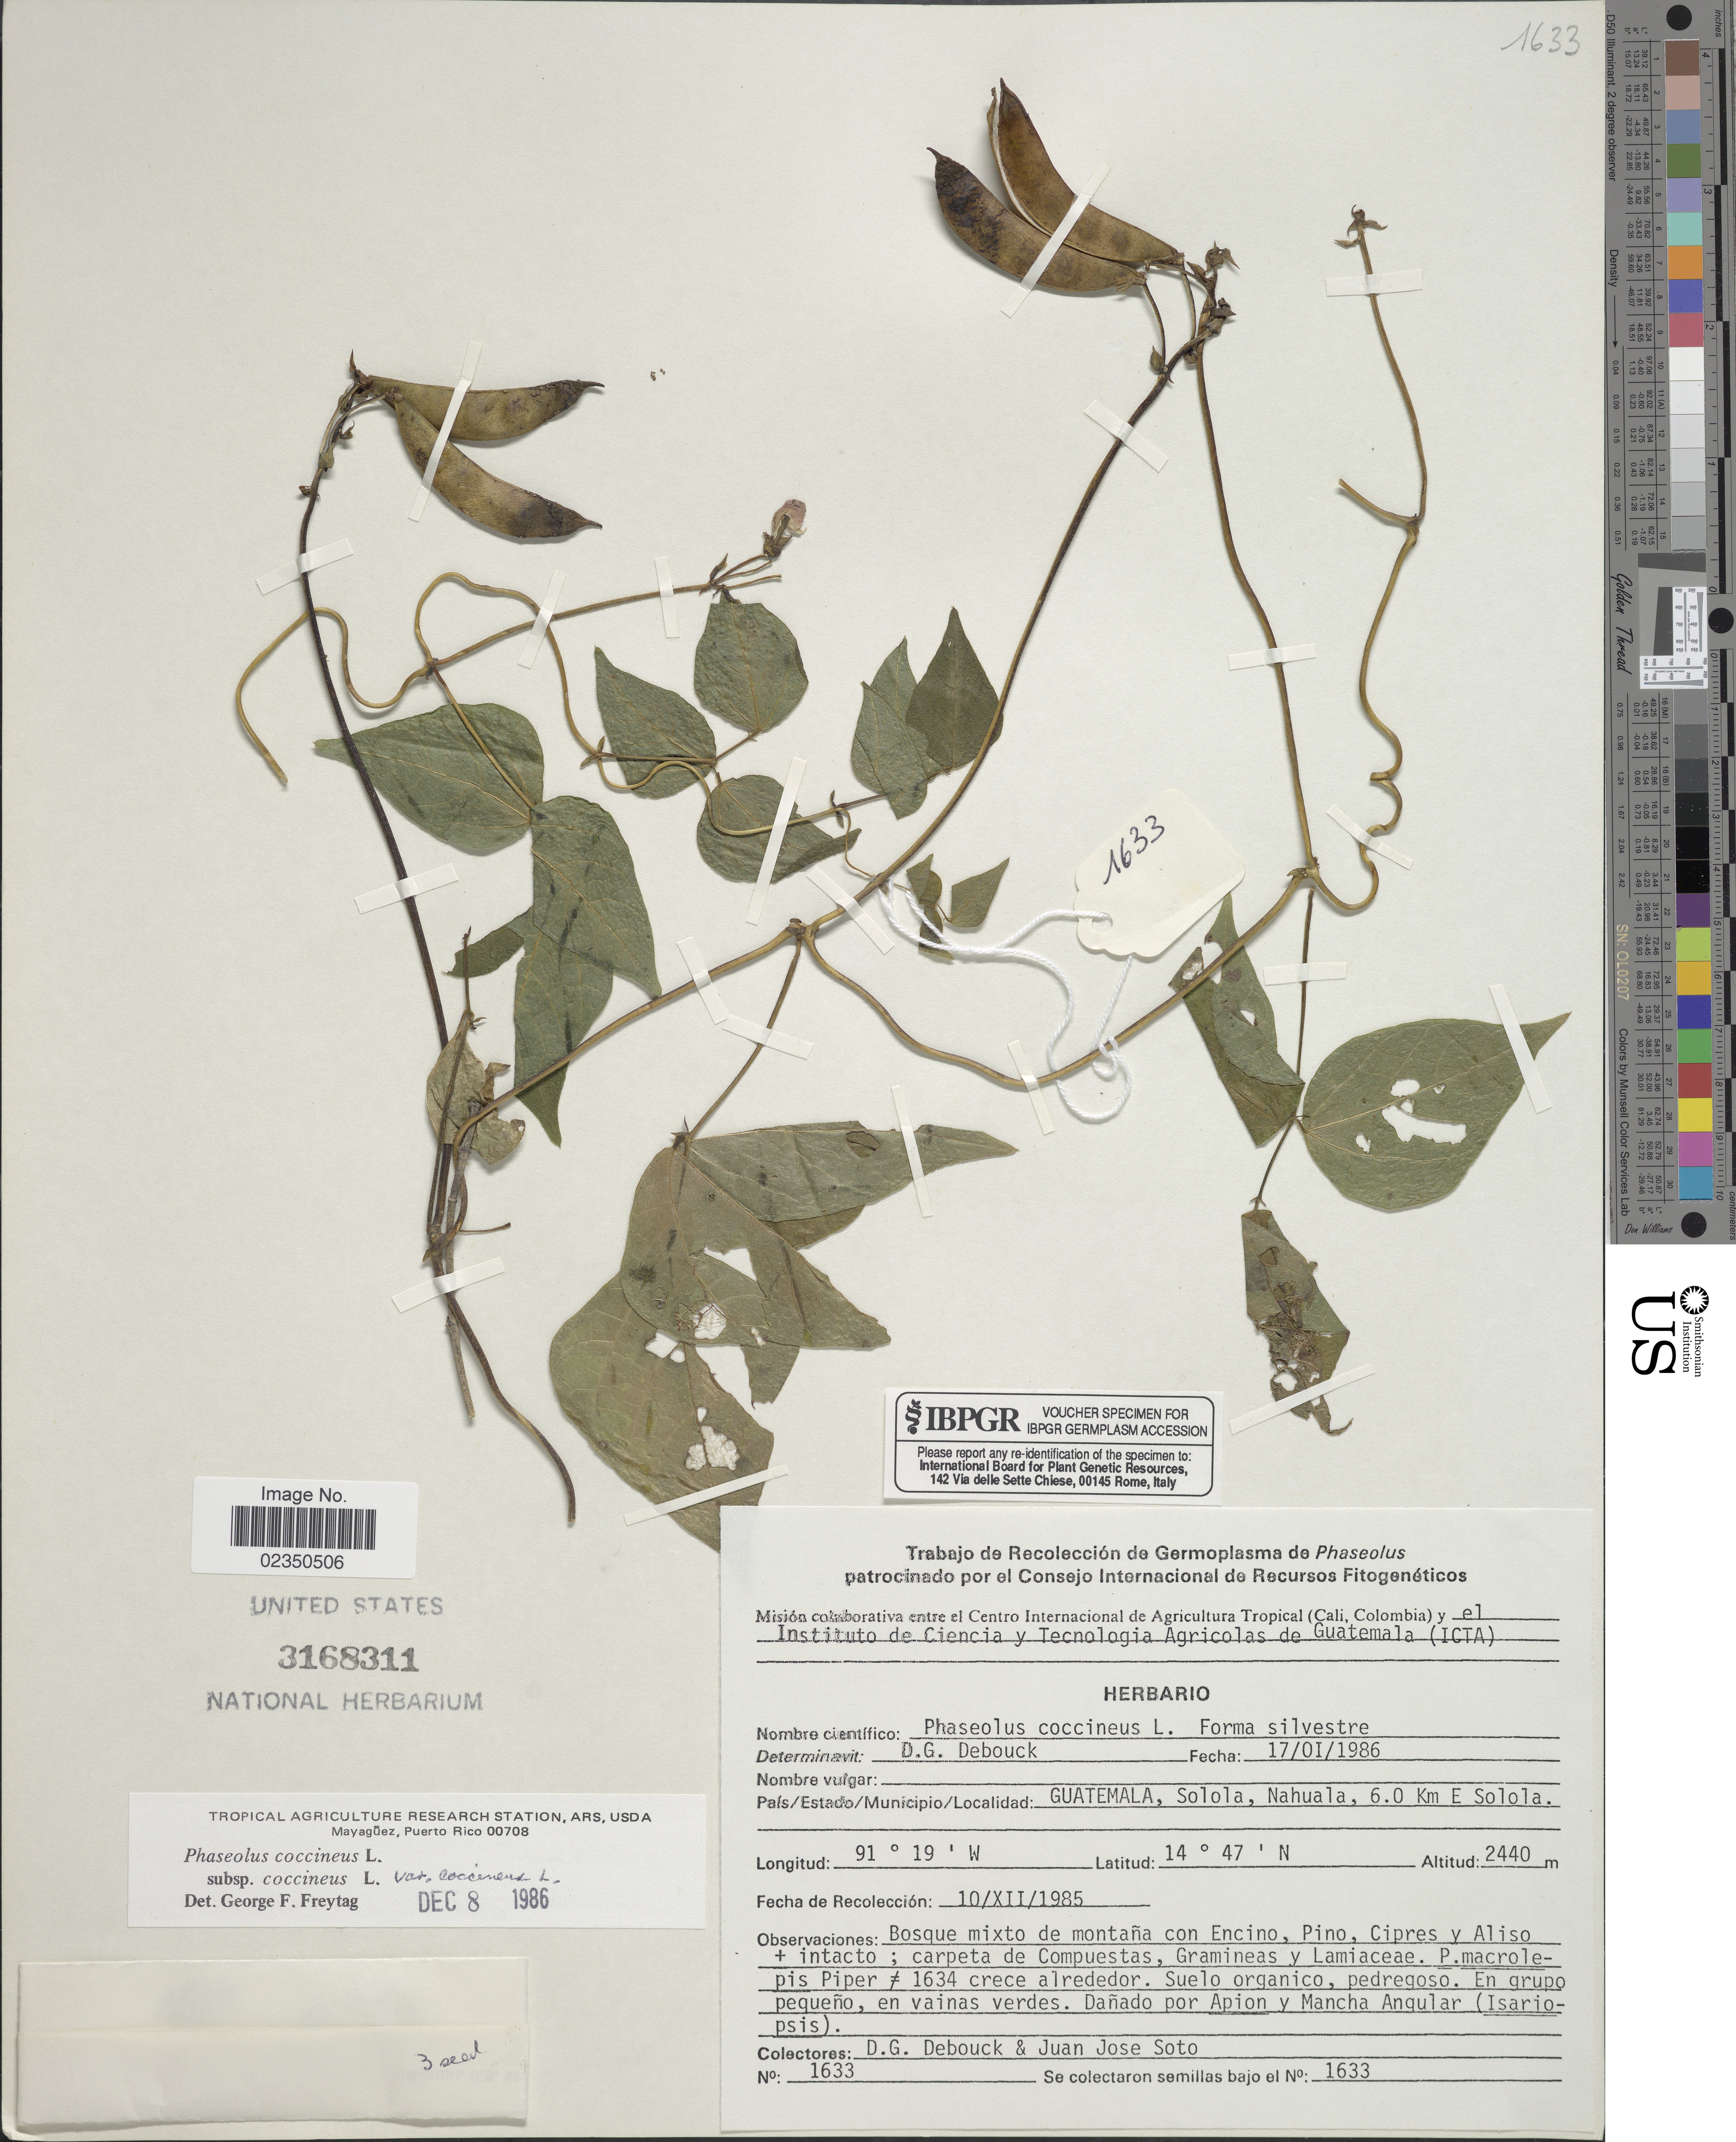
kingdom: Plantae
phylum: Tracheophyta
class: Magnoliopsida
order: Fabales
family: Fabaceae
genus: Phaseolus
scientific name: Phaseolus coccineus subsp. coccineus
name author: L.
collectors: D. Debouck & J. Soto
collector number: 1633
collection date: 1985-12-10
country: Guatemala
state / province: Sololá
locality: Nahuala, 6.0 Km E Solola.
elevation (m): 2440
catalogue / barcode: US 3168311